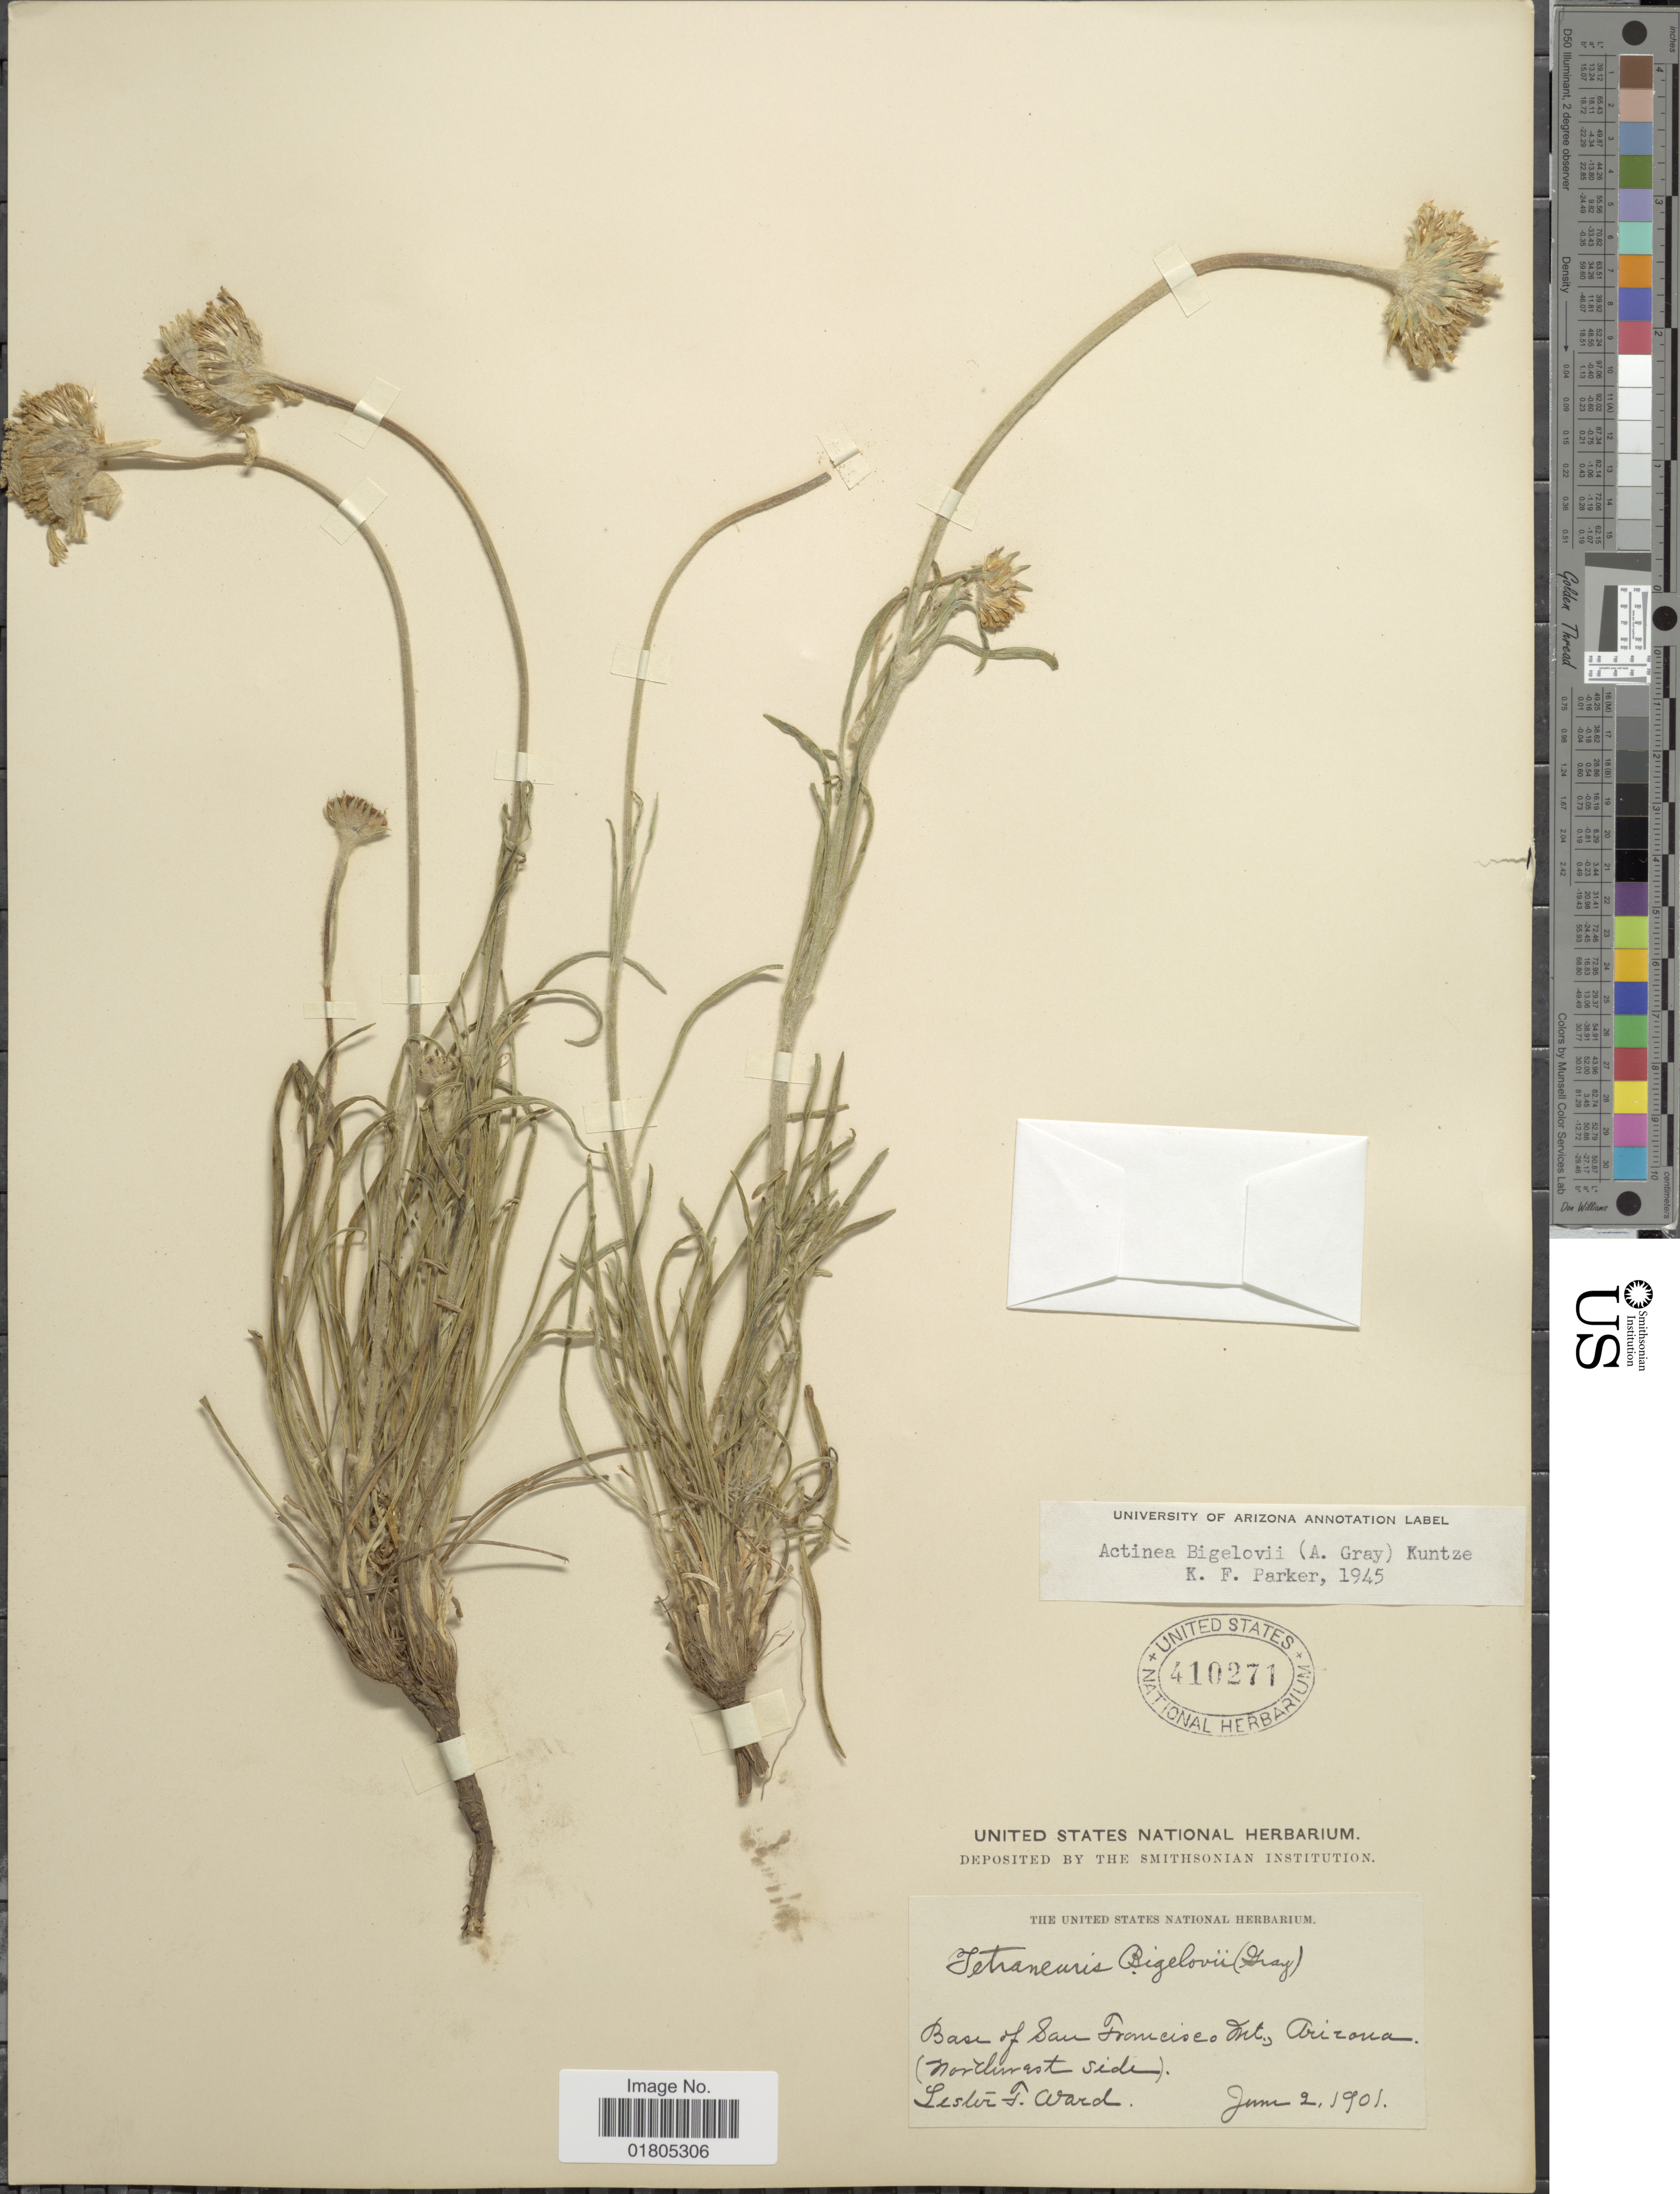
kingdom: Plantae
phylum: Tracheophyta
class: Magnoliopsida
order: Asterales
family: Asteraceae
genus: Actinea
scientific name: Actinea bigelovii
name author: (A. Gray) Kuntze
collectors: L. F. Ward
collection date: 1901-06-02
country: United States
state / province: Arizona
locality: Base of San Francisco Mt., Arizona, (Northwest side)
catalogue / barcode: US 410271